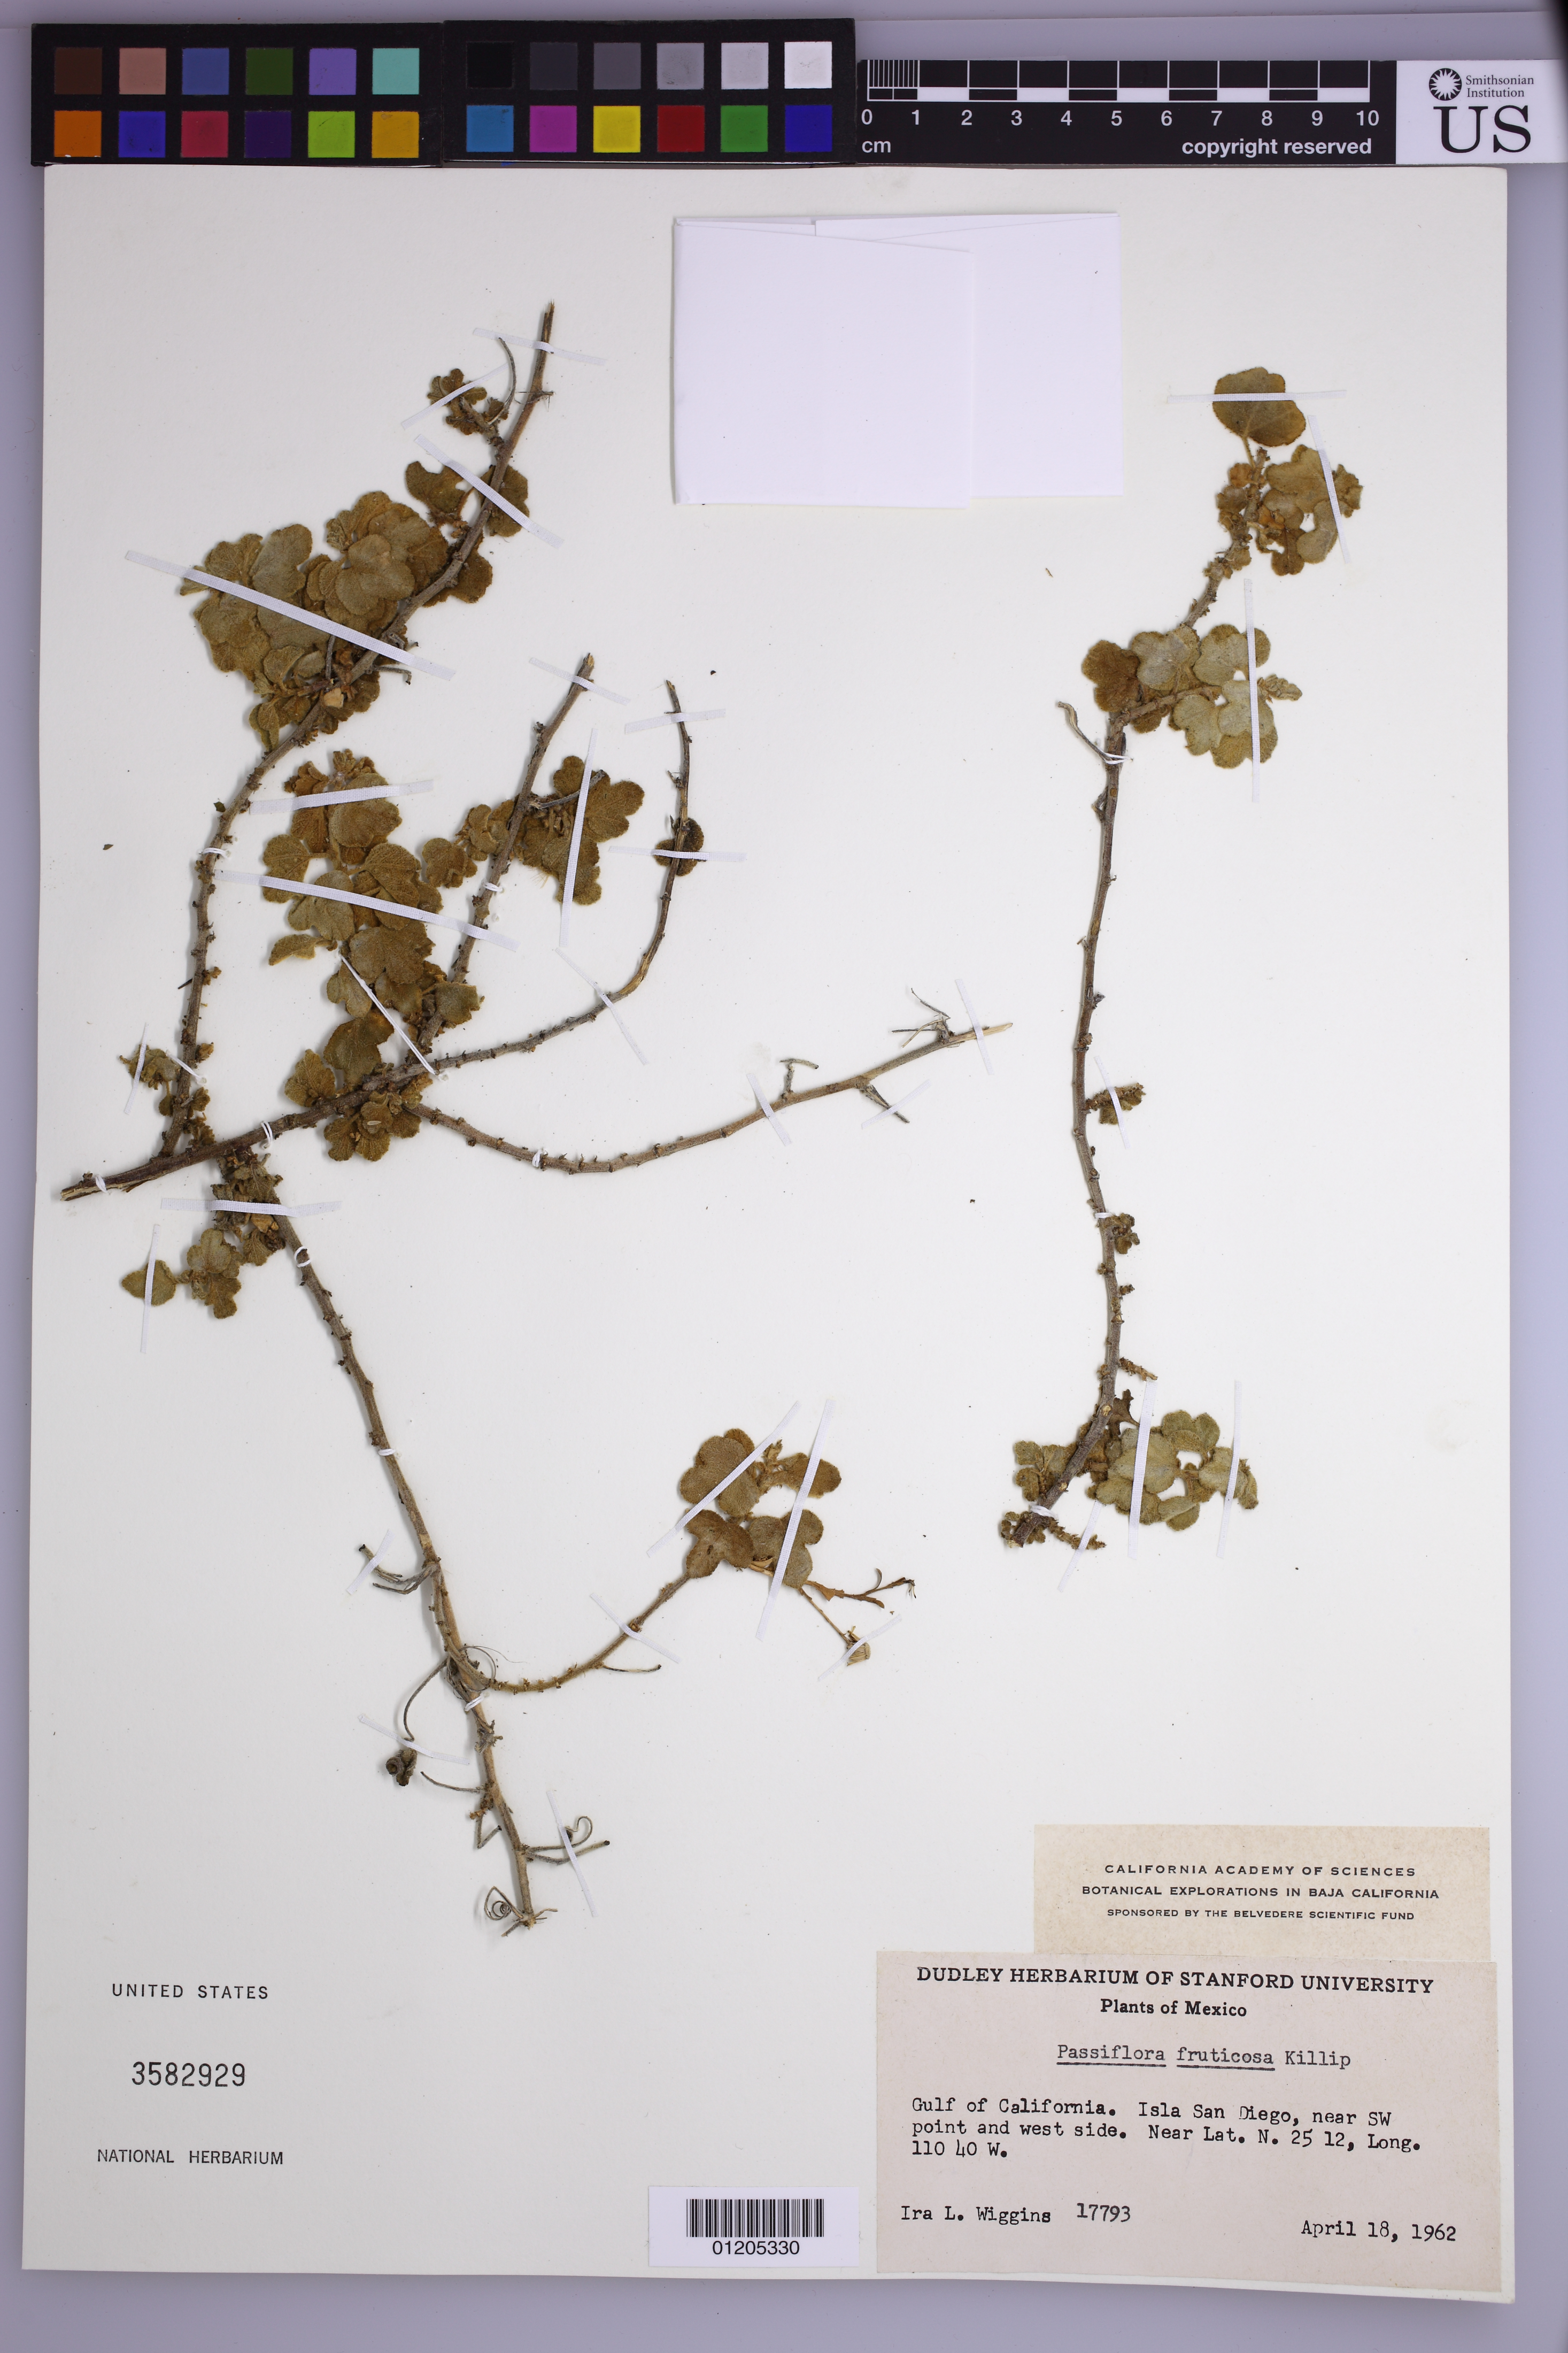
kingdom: Plantae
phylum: Tracheophyta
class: Magnoliopsida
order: Malpighiales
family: Passifloraceae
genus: Passiflora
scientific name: Passiflora fruticosa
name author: Killip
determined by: Svoboda, Harlan T., (NA), US Department of Agriculture (UNITED STATES)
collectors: I. L. Wiggins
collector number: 17793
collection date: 1962-04-18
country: Mexico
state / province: Baja California Sur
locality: Isla San Diego, near SW point and west side.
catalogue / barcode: US 3582929